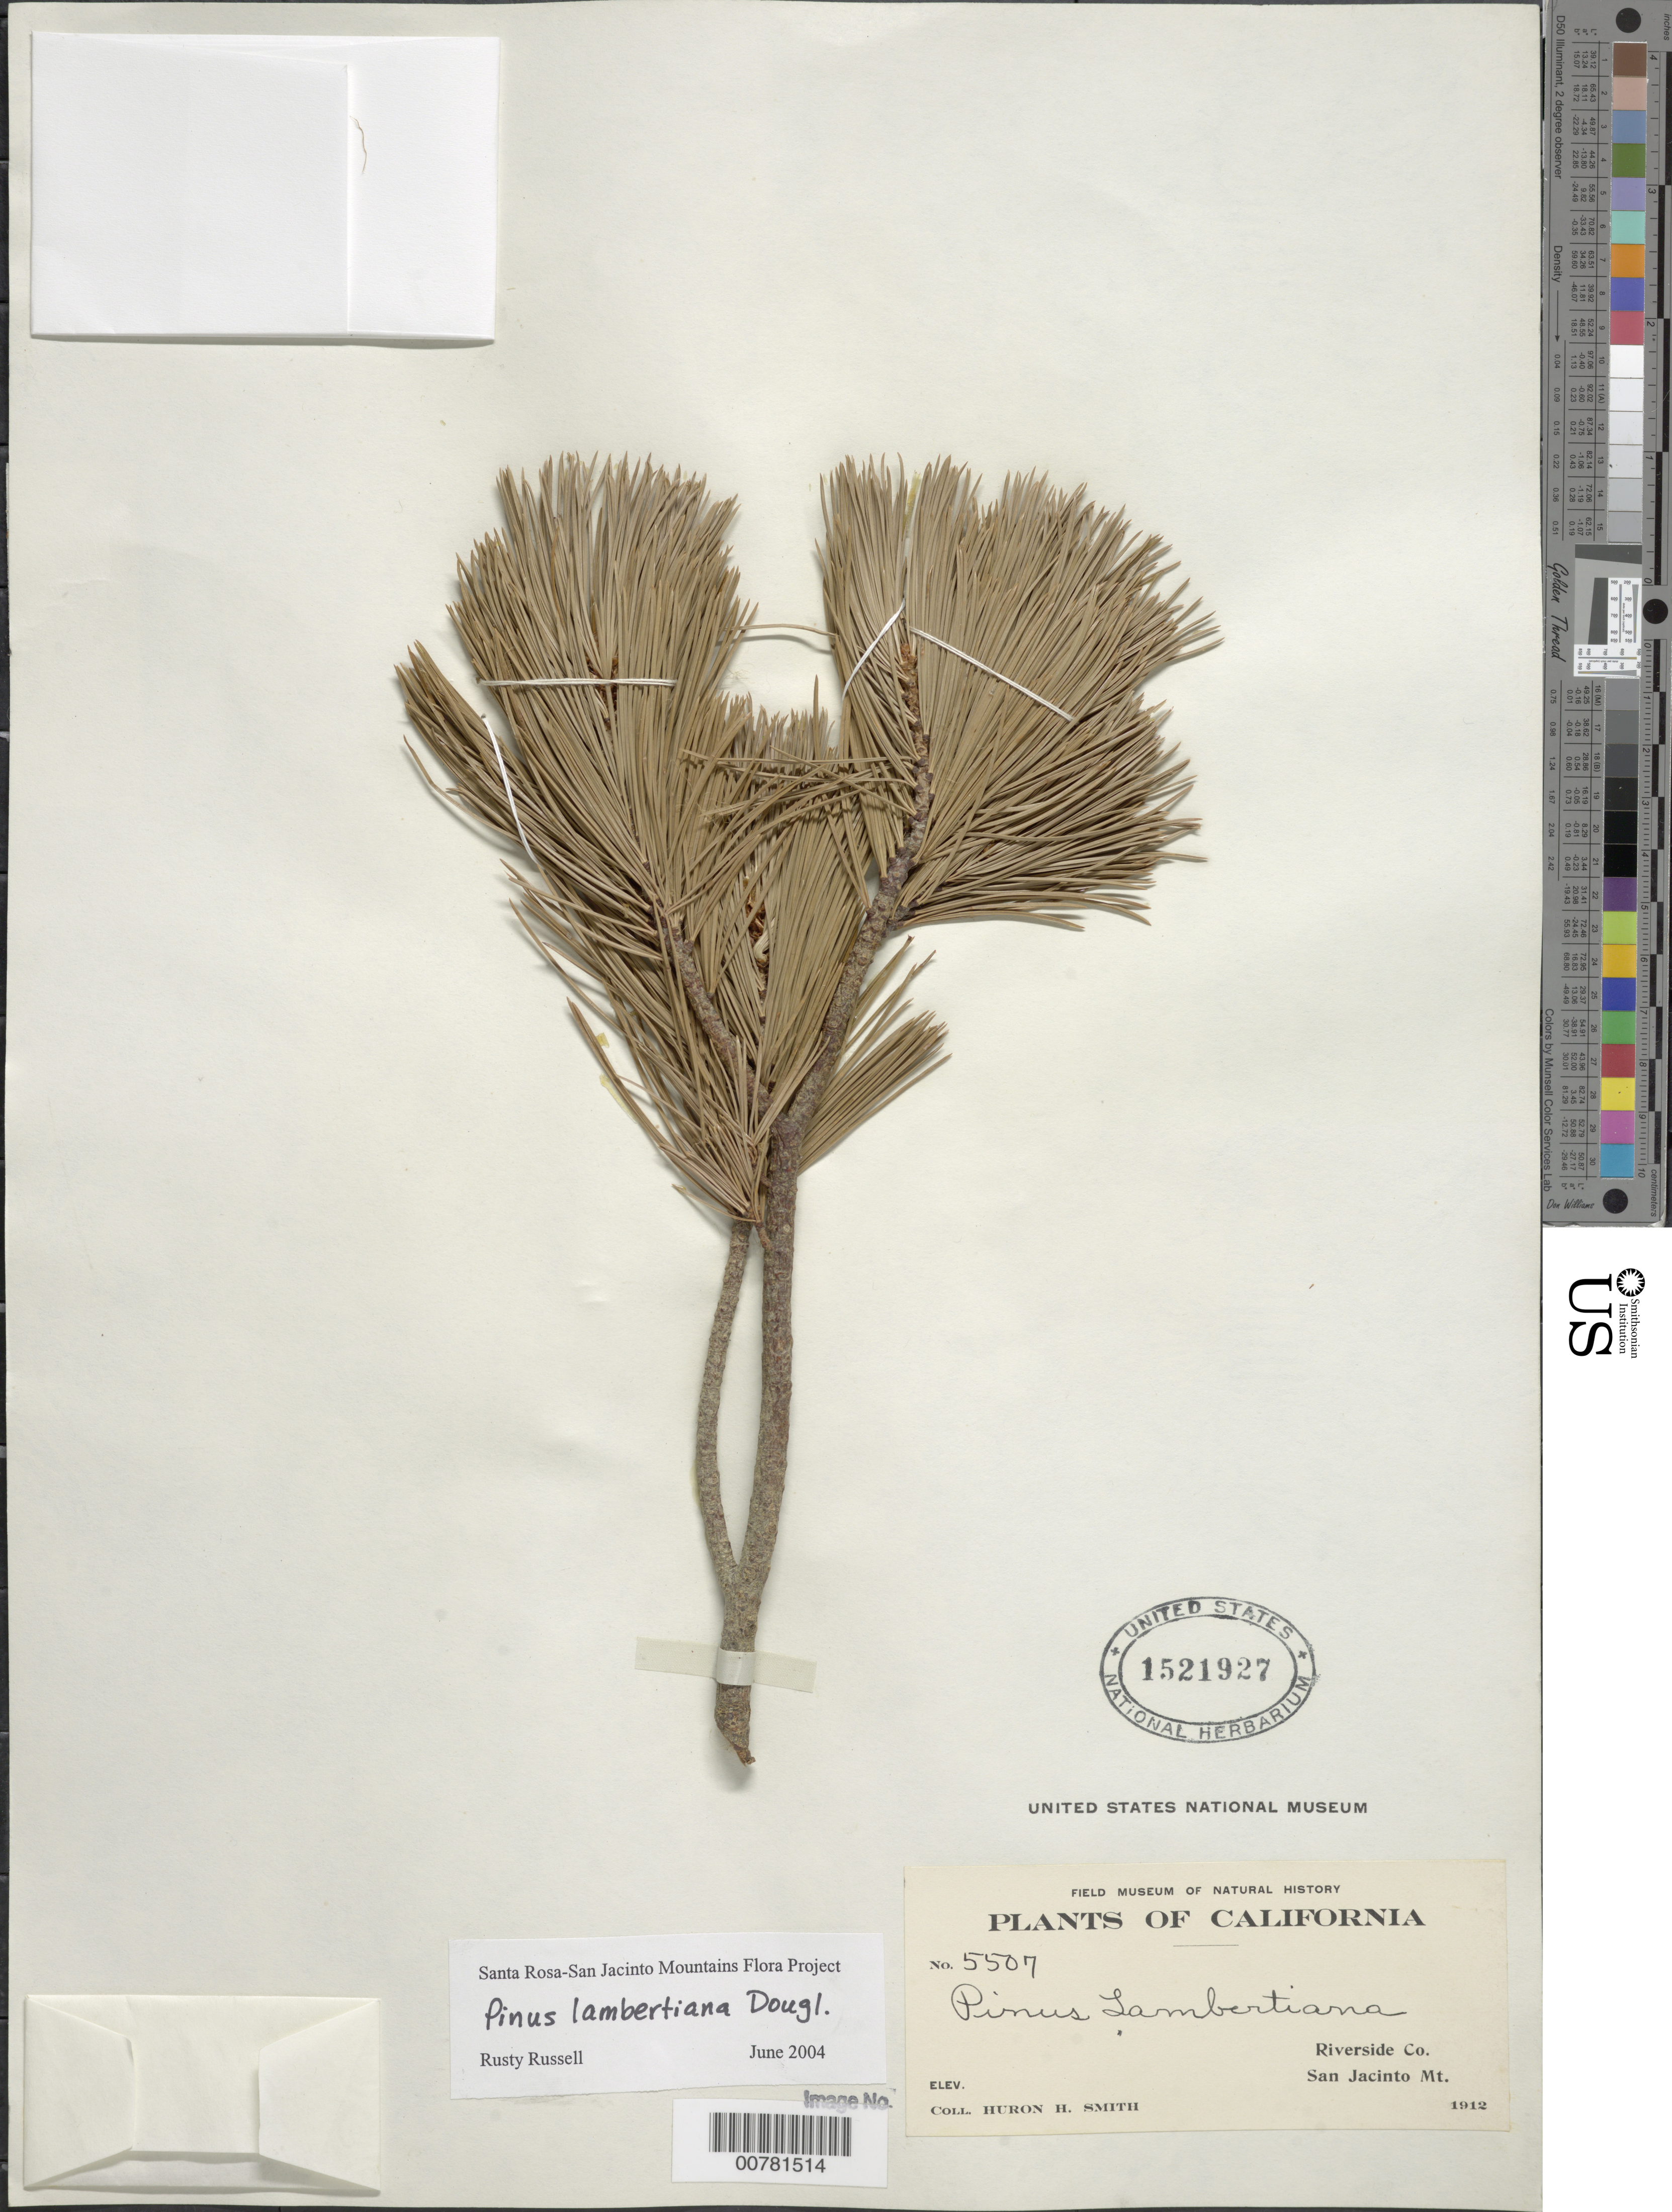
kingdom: Plantae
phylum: Tracheophyta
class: Pinopsida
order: Pinales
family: Pinaceae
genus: Pinus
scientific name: Pinus lambertiana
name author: Douglas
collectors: Huron H. Smith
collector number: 5507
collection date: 1912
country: United States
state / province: California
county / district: Riverside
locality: Riverside Co. San Jacinto Mt.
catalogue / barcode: US 1521927